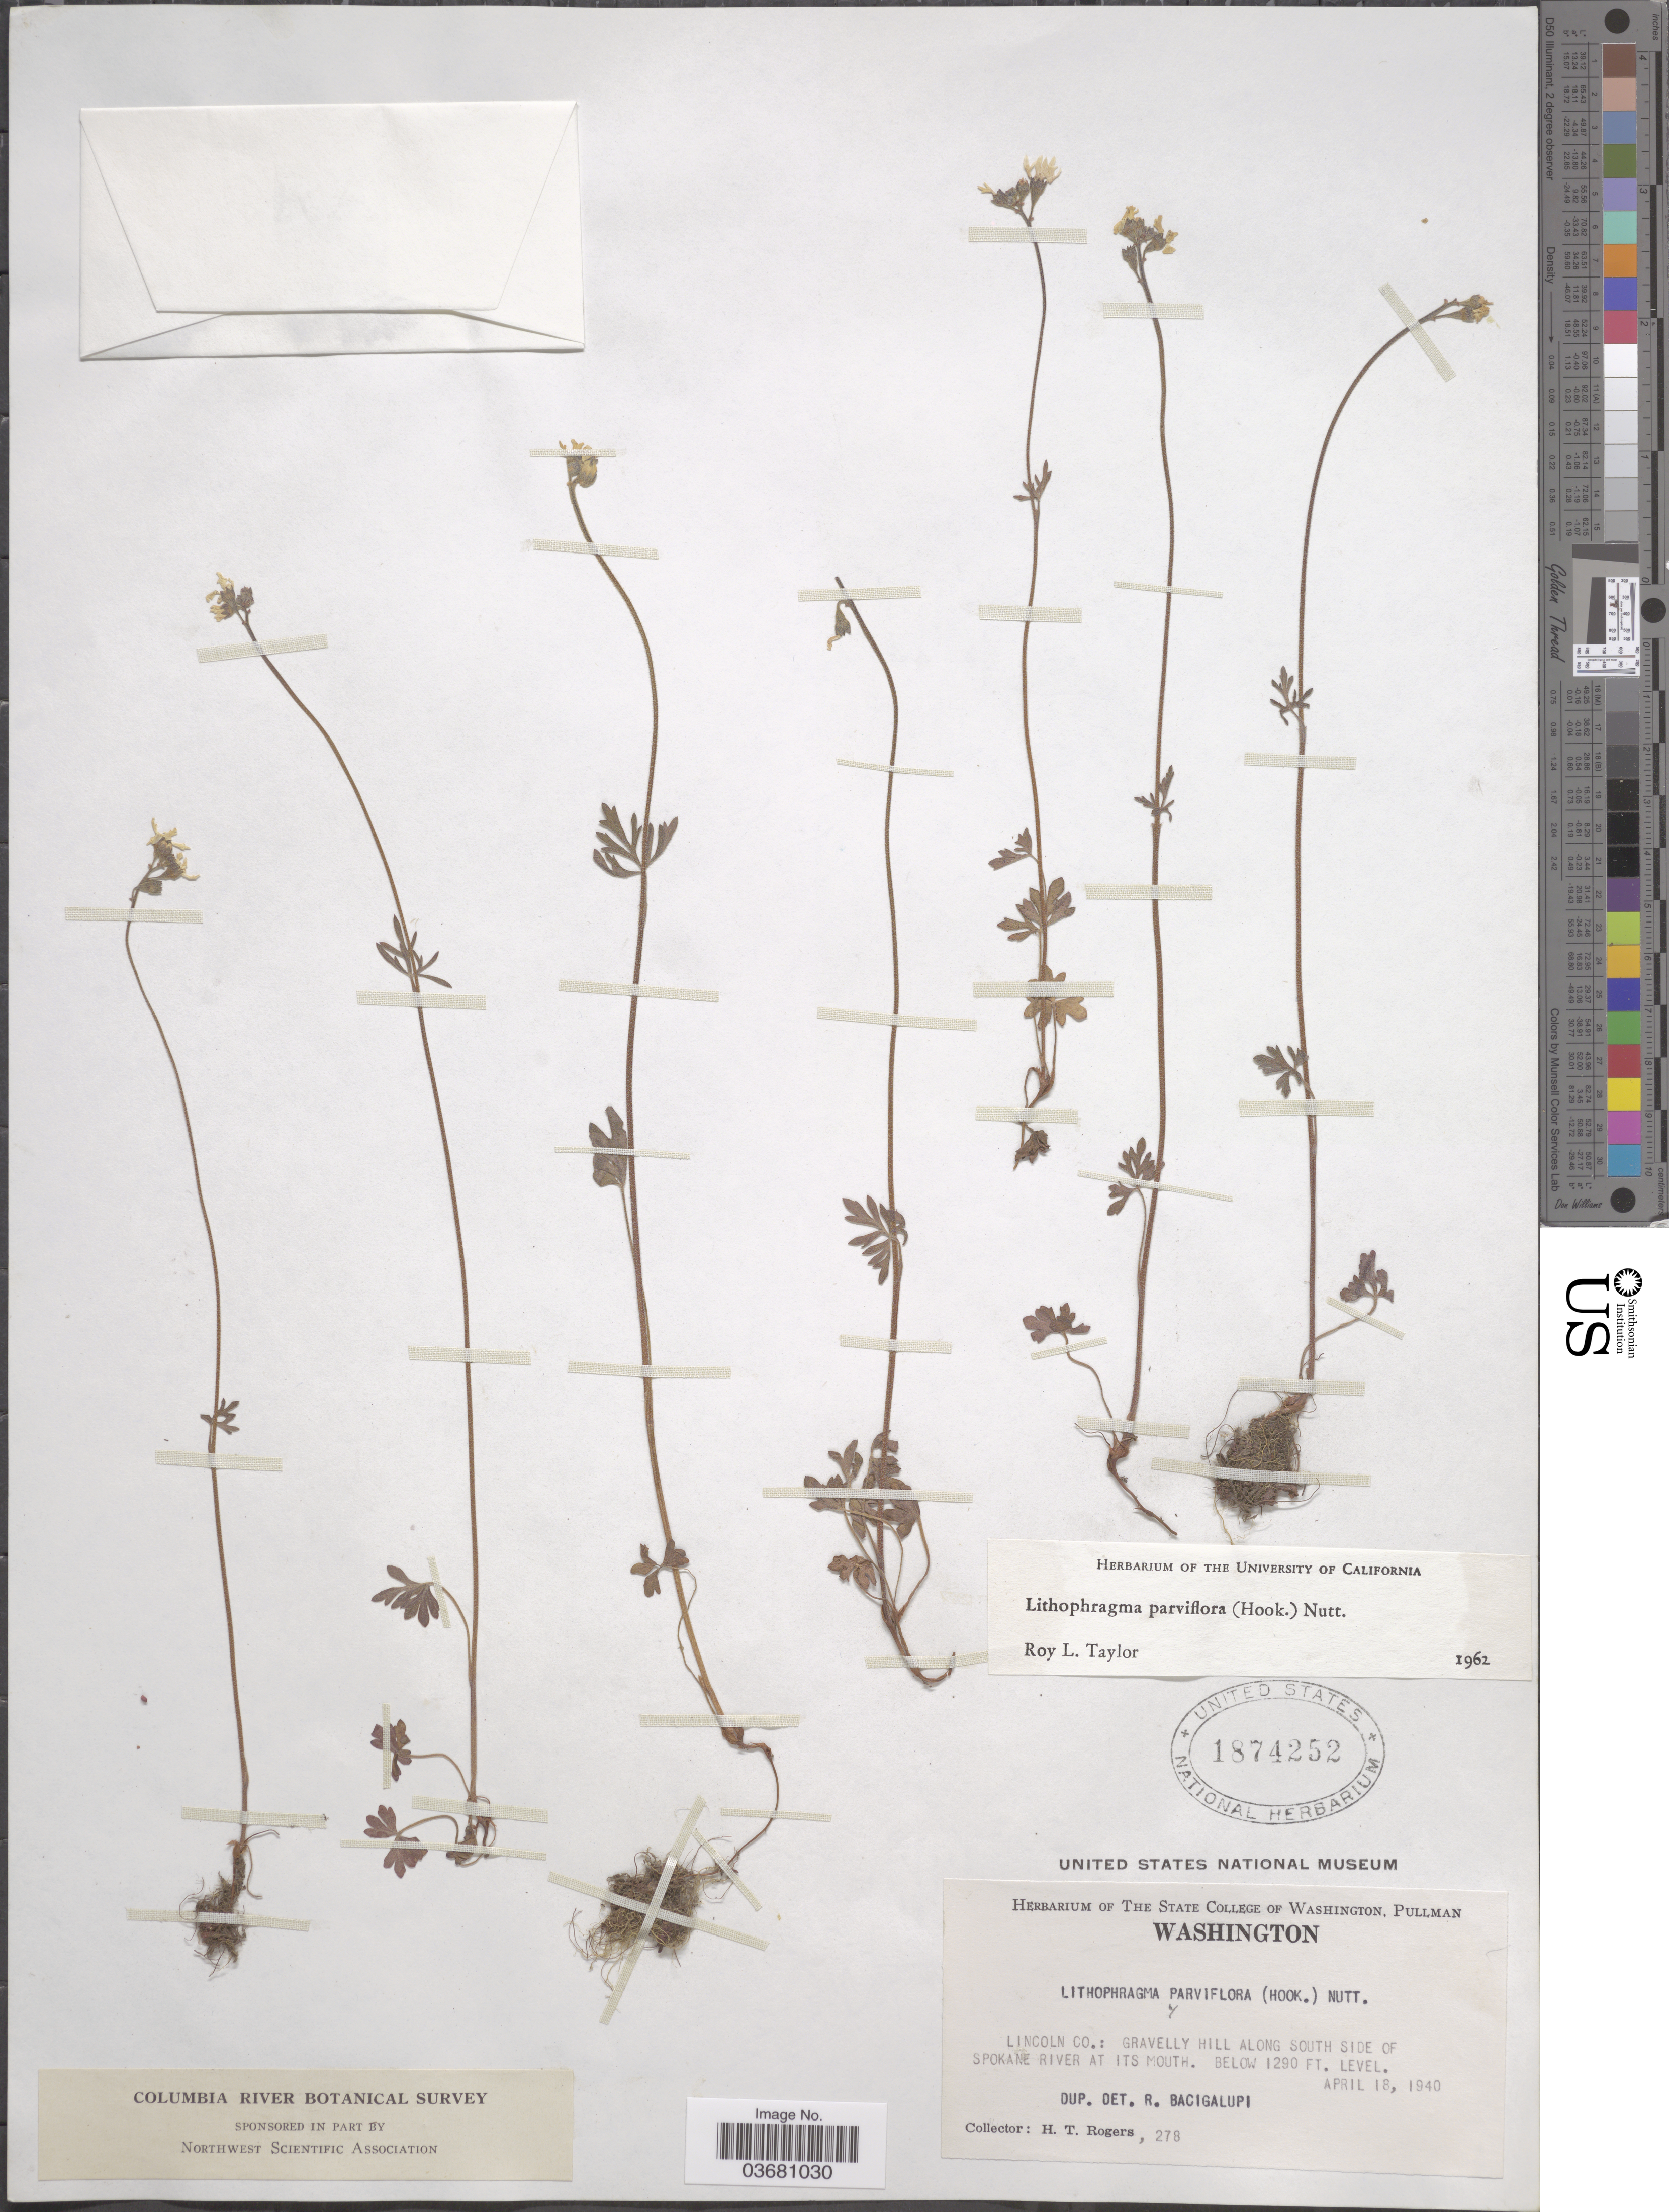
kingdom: Plantae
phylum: Tracheophyta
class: Magnoliopsida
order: Saxifragales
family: Saxifragaceae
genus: Lithophragma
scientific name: Lithophragma parviflorum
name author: (Hook.) Nutt.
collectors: H. Rogers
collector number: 278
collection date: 1940-04-18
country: United States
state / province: Washington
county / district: Lincoln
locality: Lincoln Co.: Gravelly hill along south side of Spokane River at its mouth. Columbia River Botanical Survey.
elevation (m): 393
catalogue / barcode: US 1874252